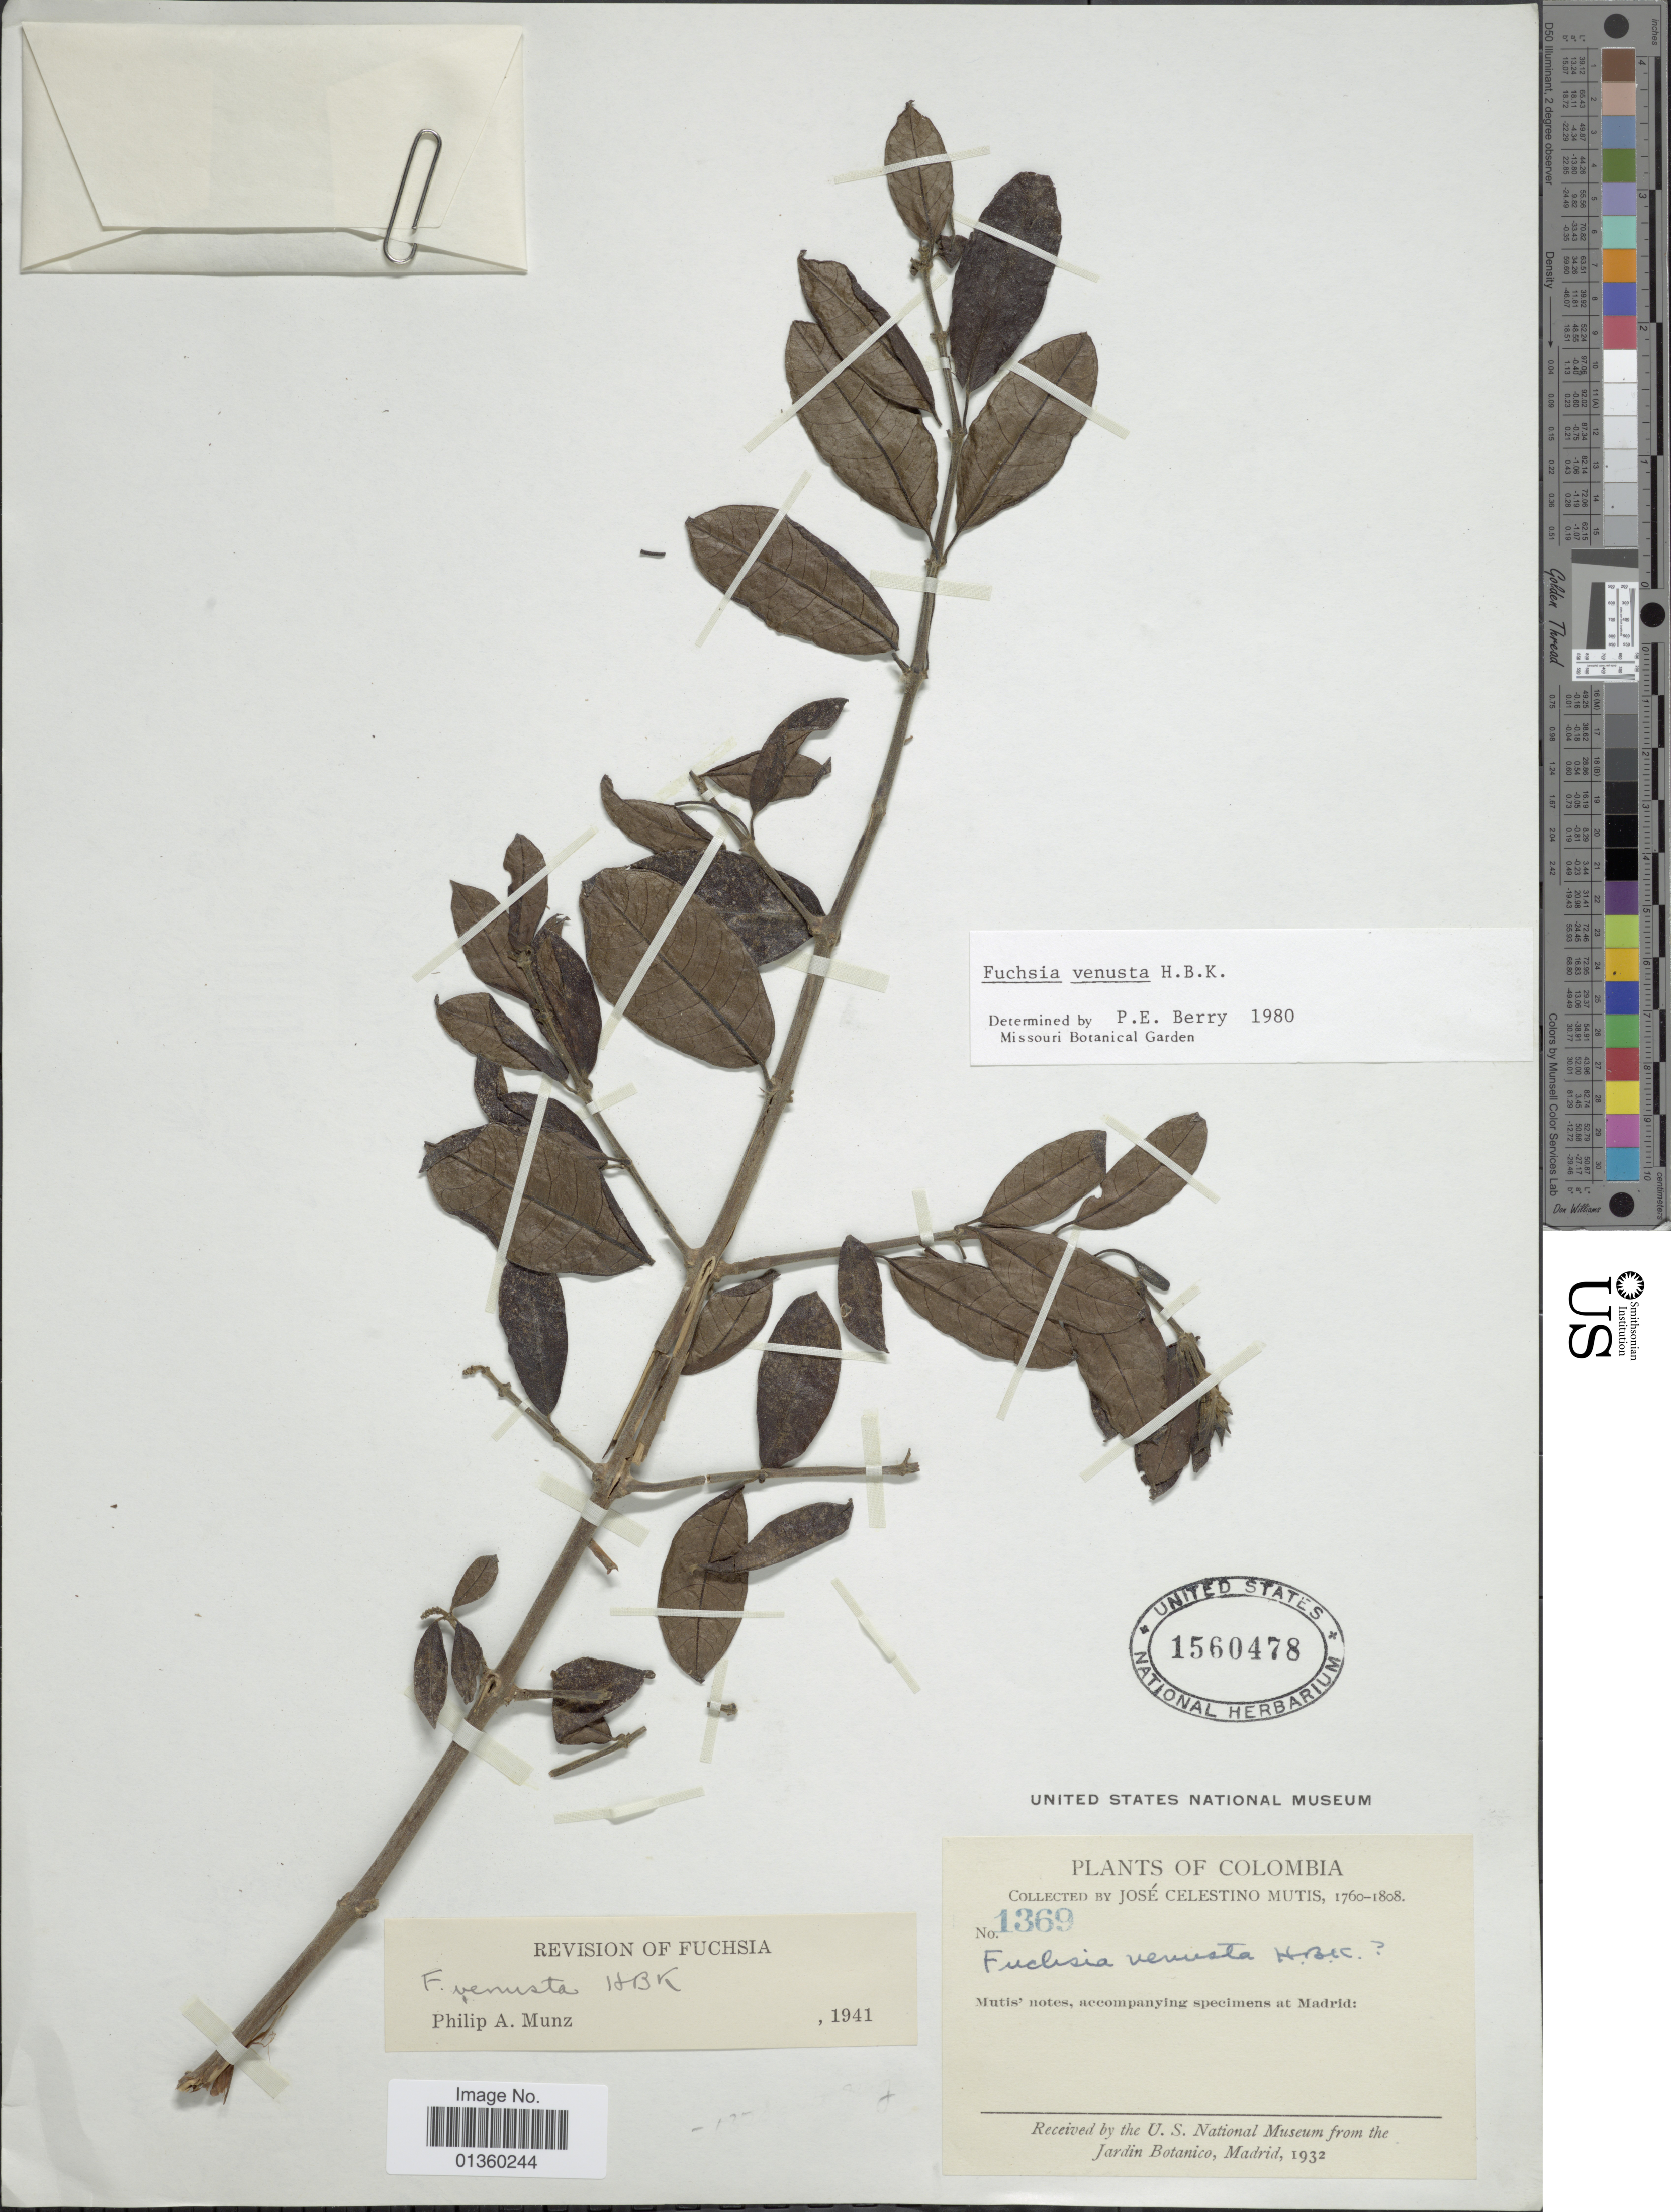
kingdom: Plantae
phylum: Tracheophyta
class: Magnoliopsida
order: Myrtales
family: Onagraceae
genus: Fuchsia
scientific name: Fuchsia venusta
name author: Kunth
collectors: J. C. B. Mutis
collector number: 1369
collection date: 1760/1808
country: Colombia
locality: Madrid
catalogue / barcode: US 1560478